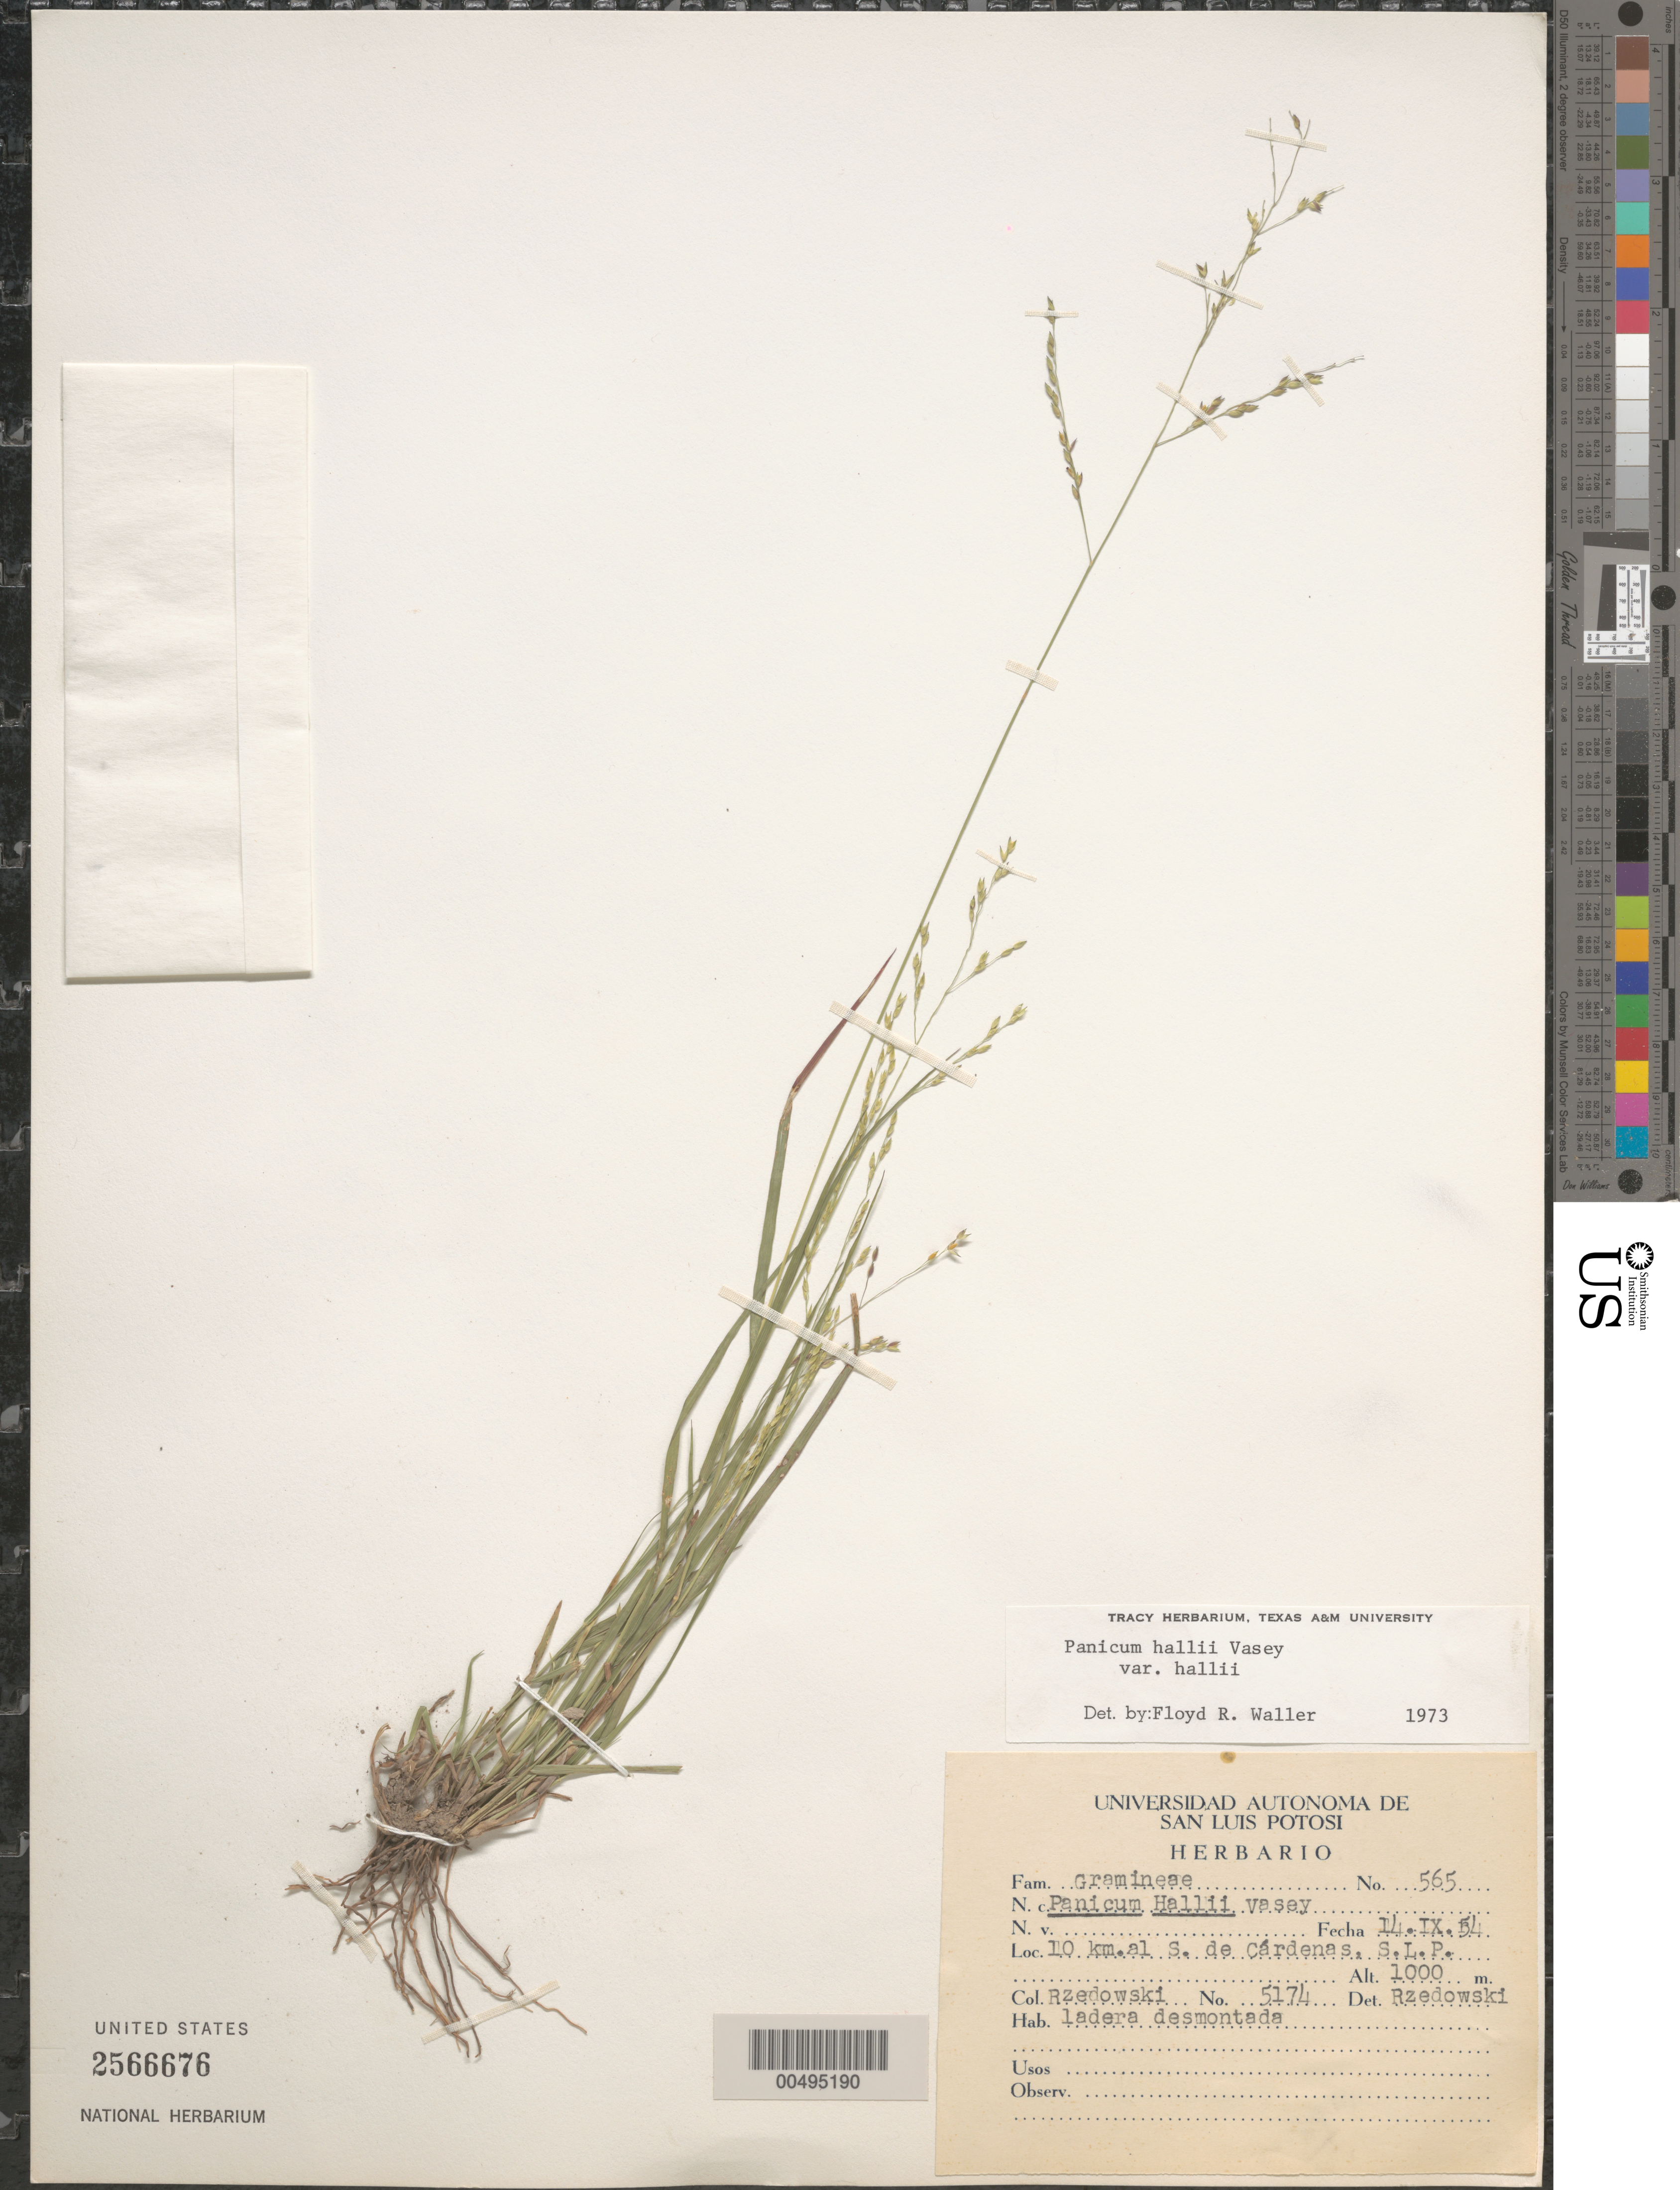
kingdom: Plantae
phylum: Tracheophyta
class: Liliopsida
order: Poales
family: Poaceae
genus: Panicum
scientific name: Panicum hallii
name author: Vasey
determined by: Waller, F. R.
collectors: J. Rzedowski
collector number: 5174 (565)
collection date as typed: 14 Sep 1954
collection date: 1954-09-14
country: Mexico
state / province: San Luis Potosi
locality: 10 km al S of Cárdenas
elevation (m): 1000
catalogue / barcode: US 2566676